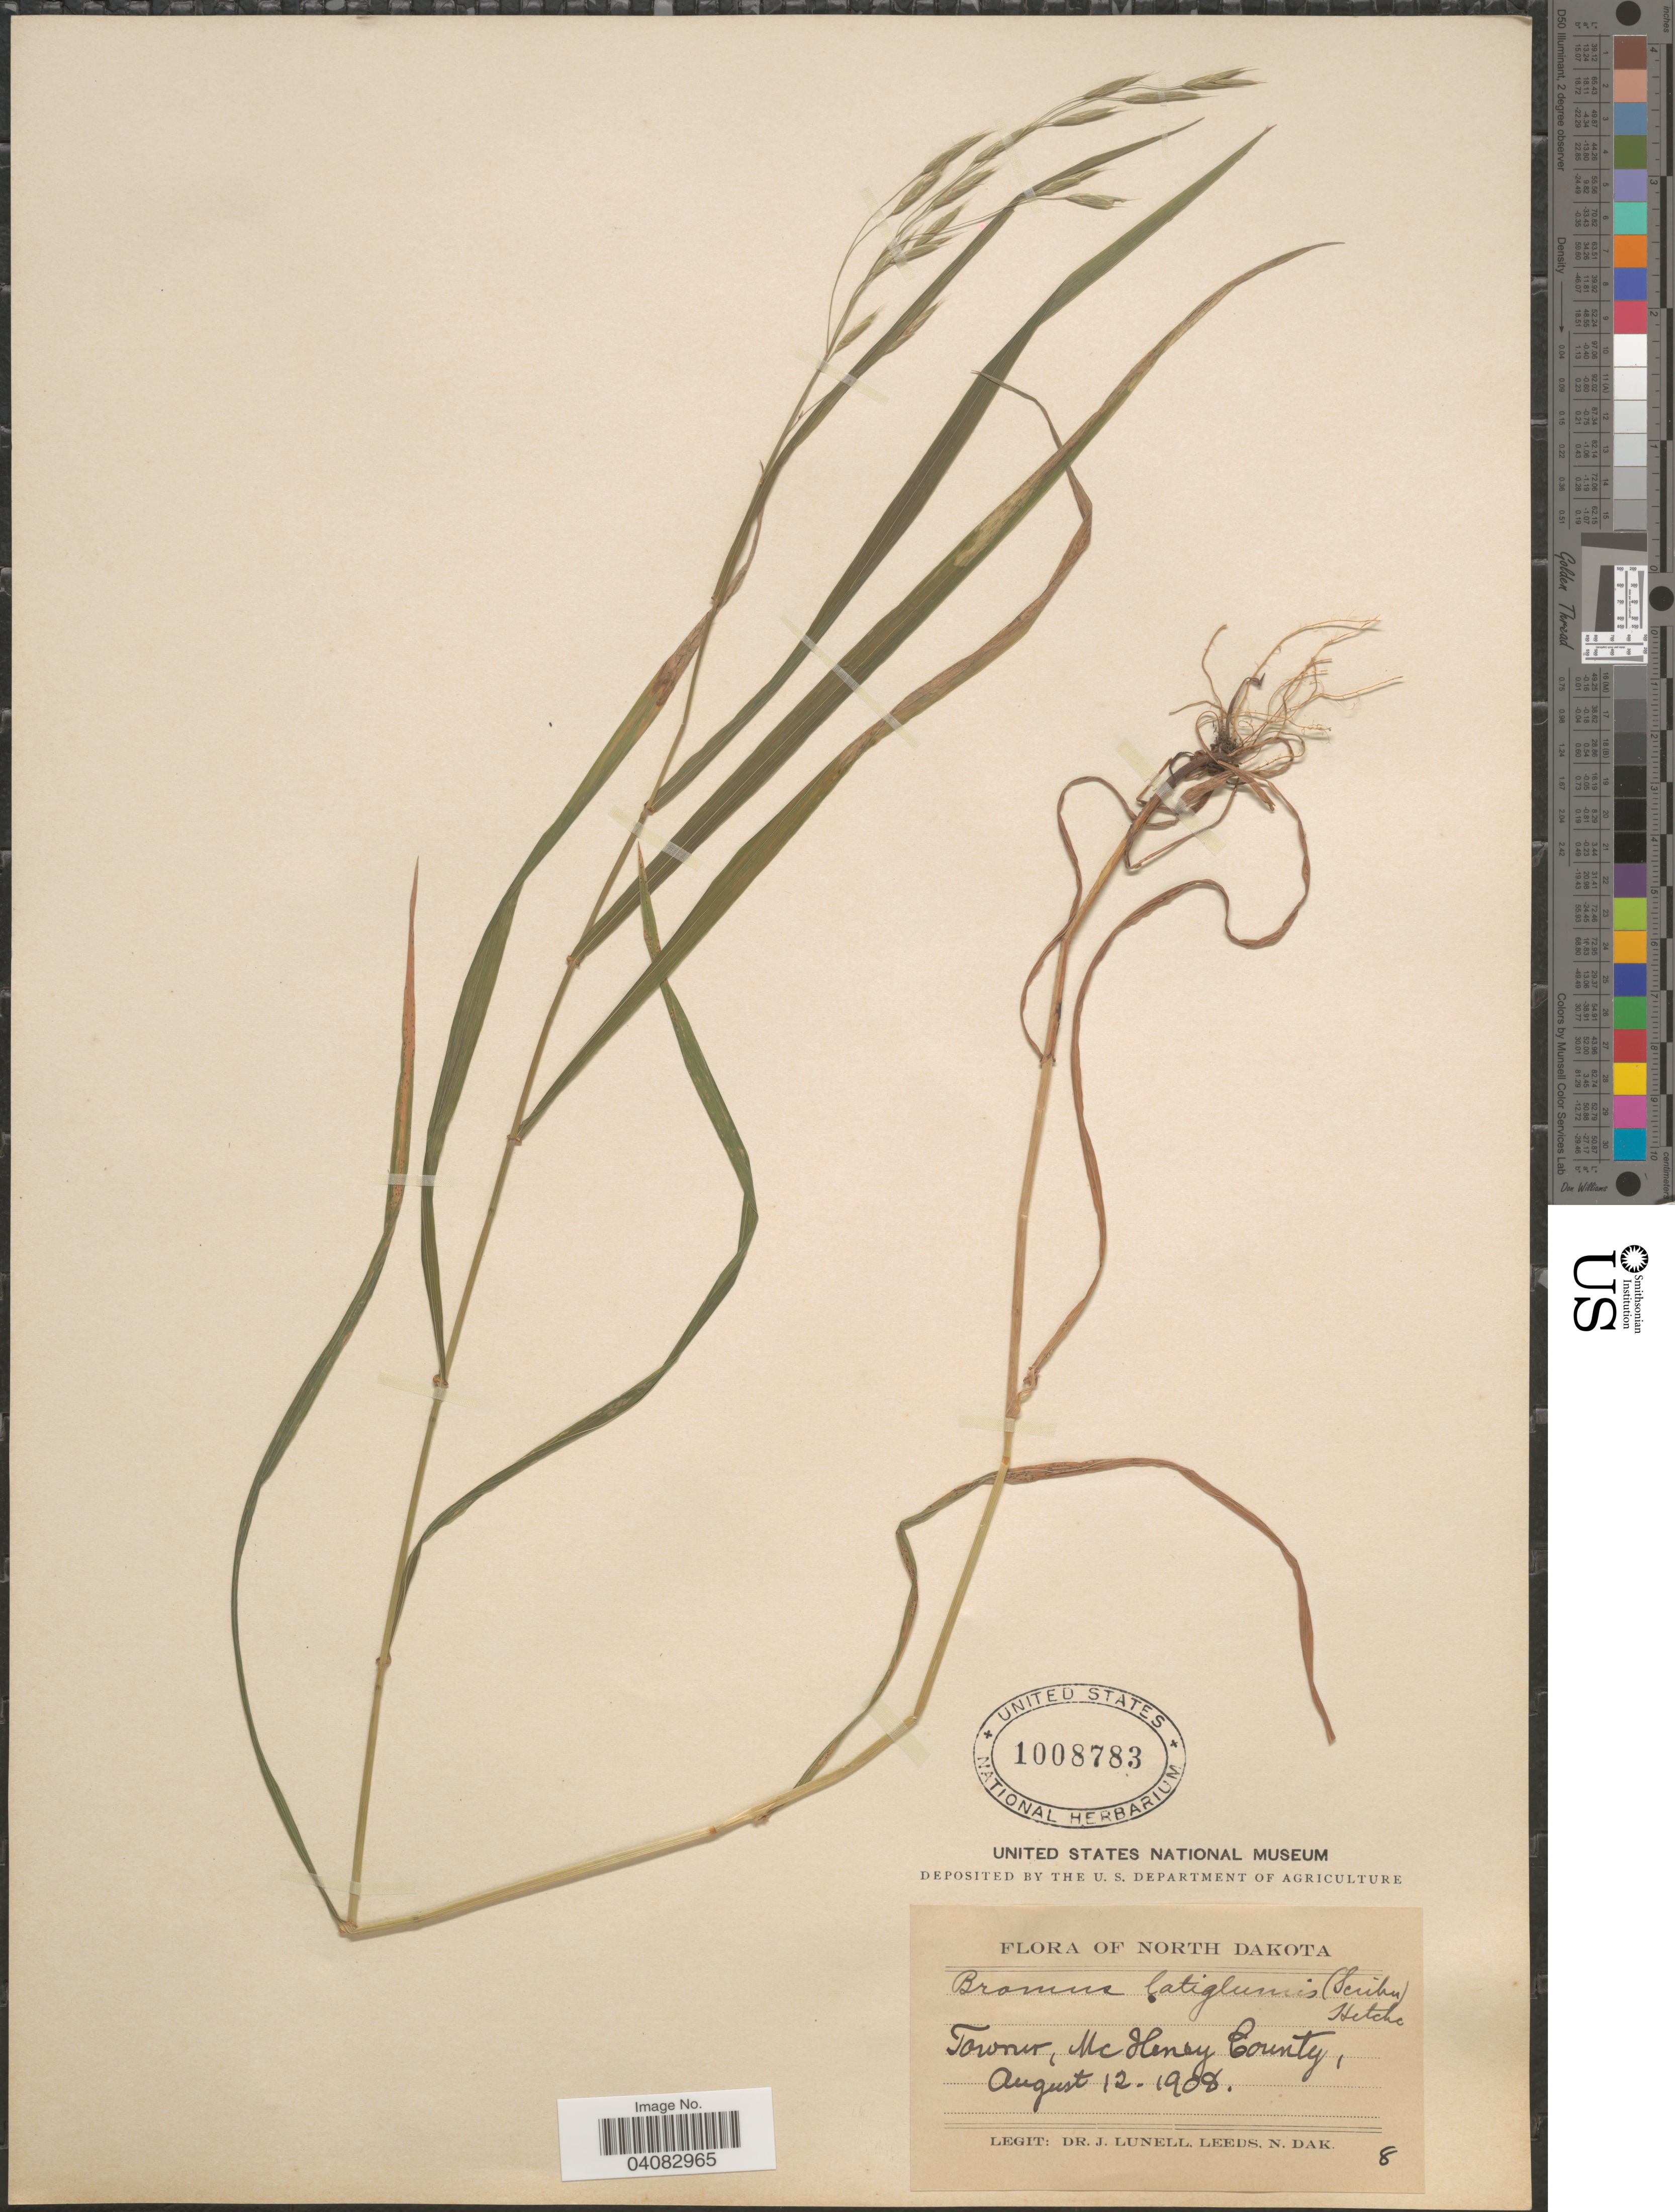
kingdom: Plantae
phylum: Tracheophyta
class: Liliopsida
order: Poales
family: Poaceae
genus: Bromus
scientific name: Bromus latiglumis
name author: (Scribn. ex Shear) Hitchc.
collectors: J. Lunell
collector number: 8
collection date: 1908-08-12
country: United States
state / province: North Dakota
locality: Towner, McHenry County.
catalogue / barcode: US 1008783